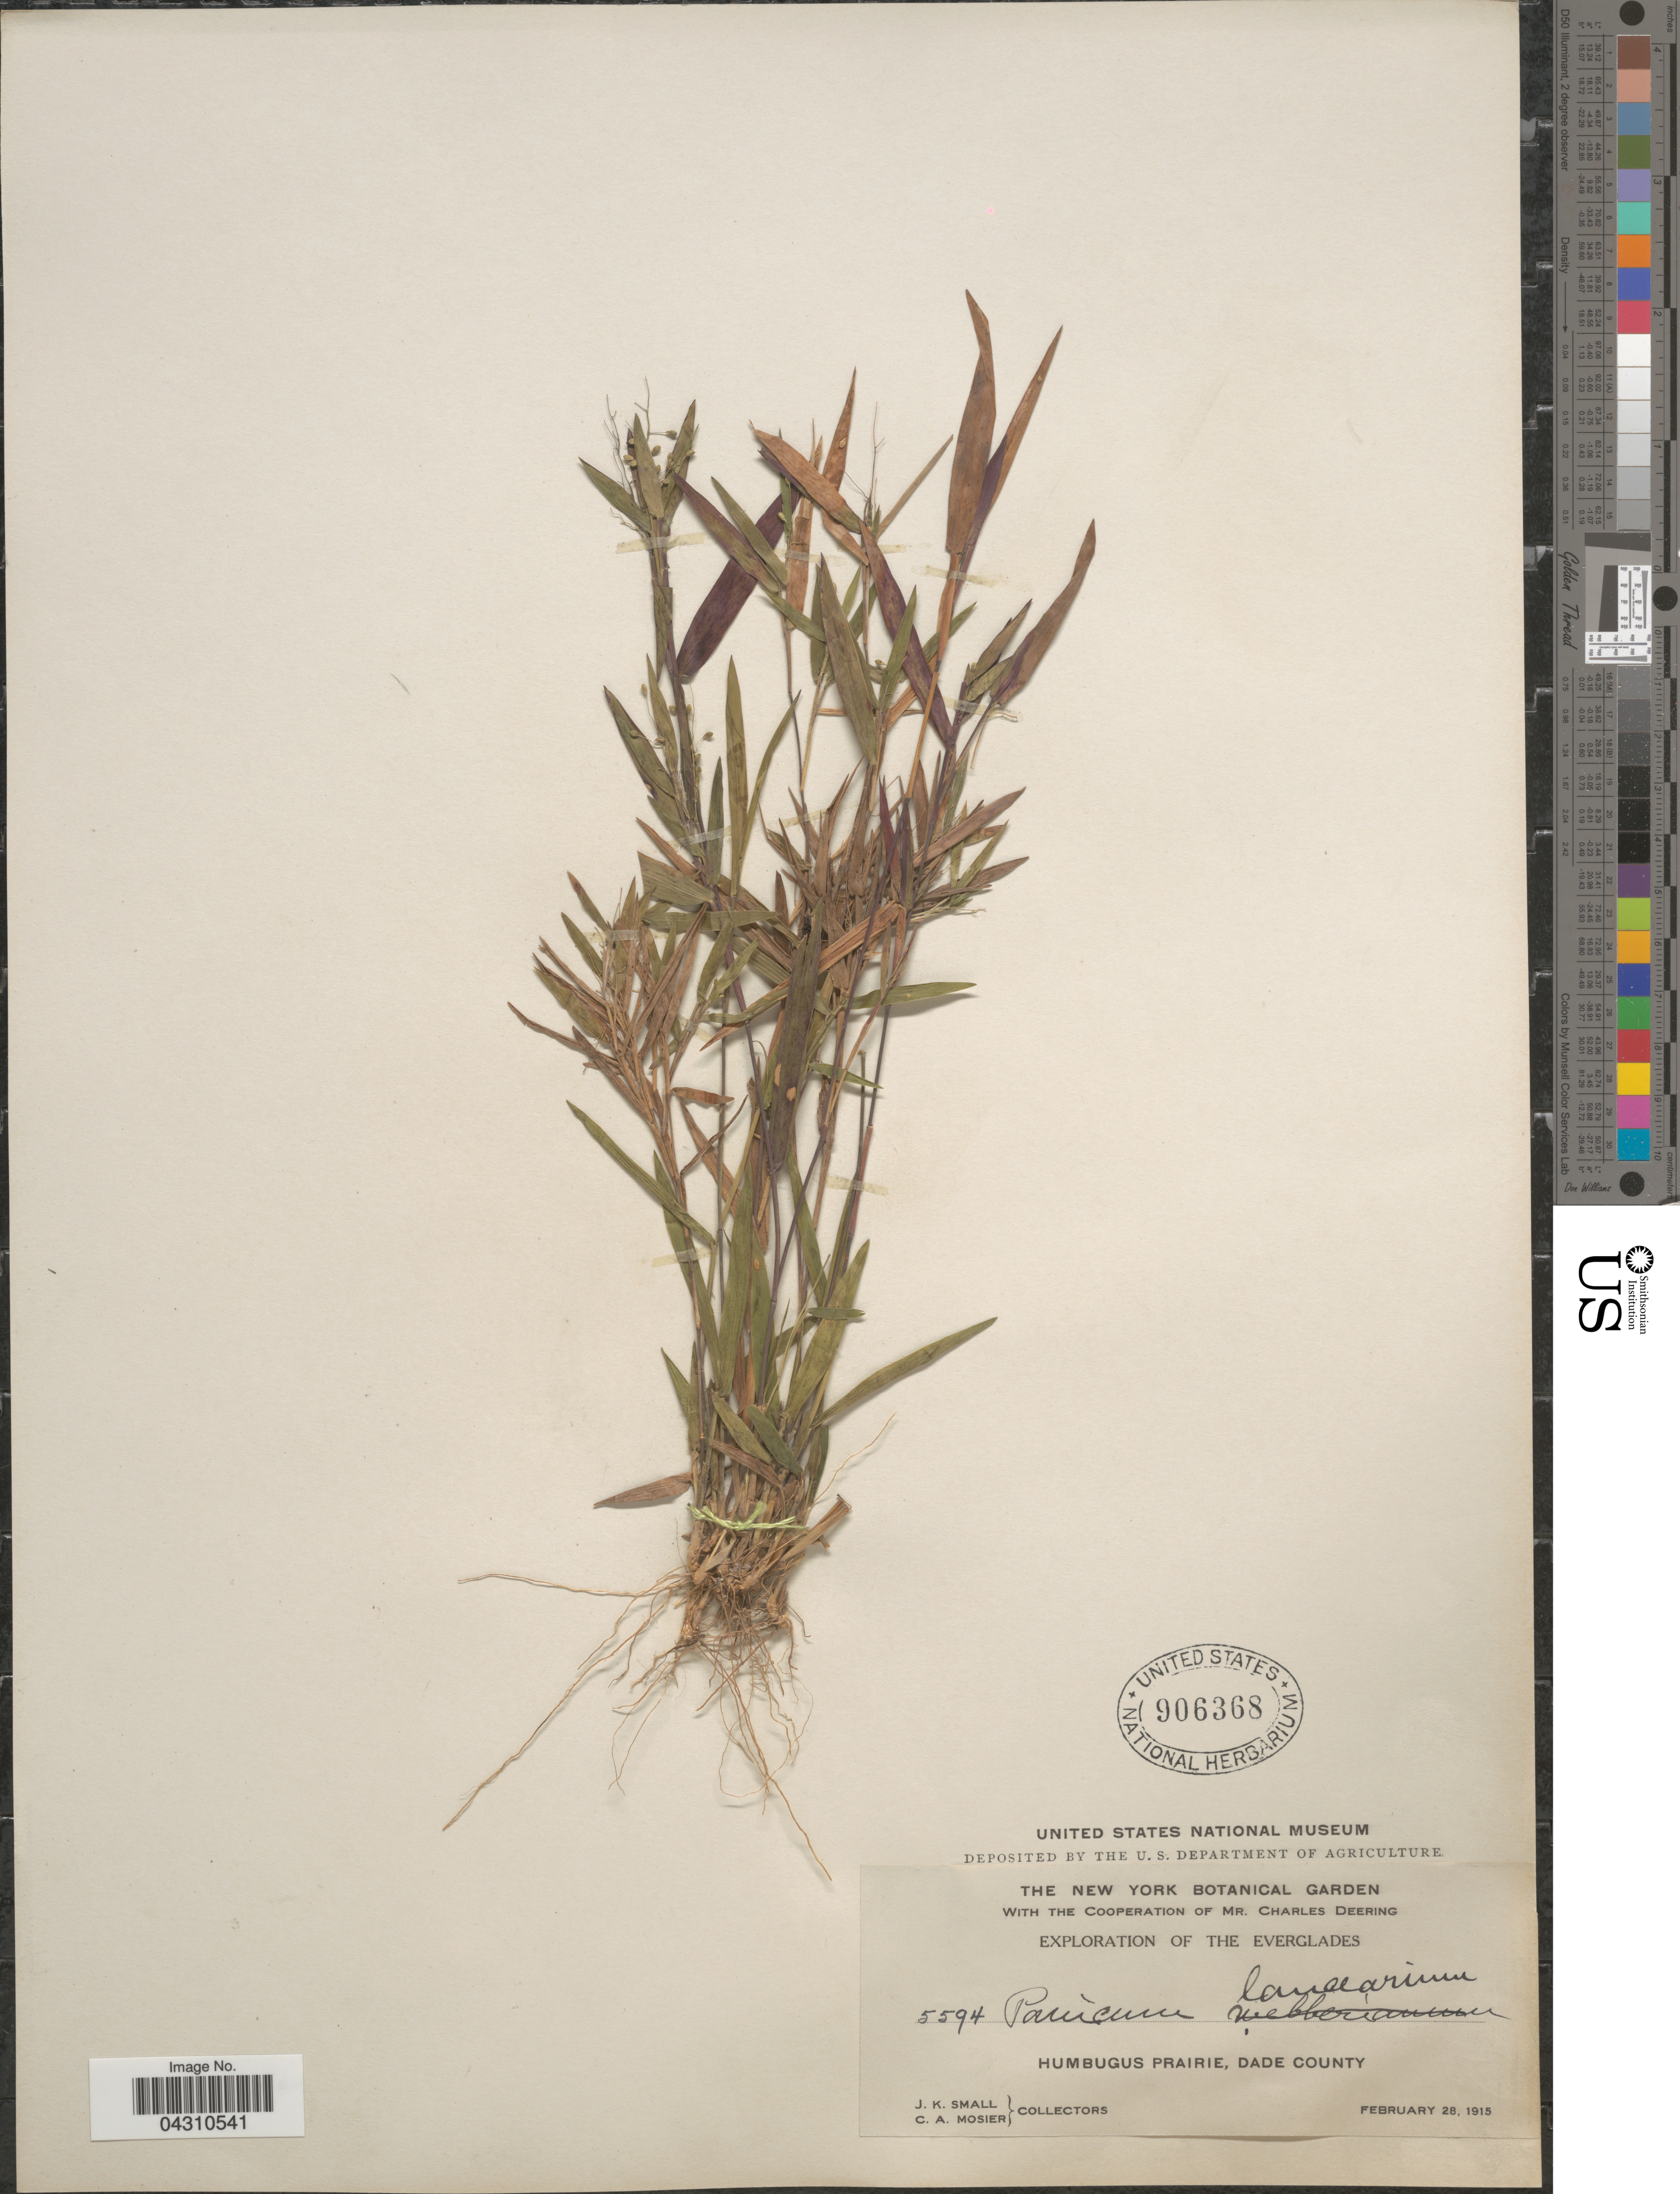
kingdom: Plantae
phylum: Tracheophyta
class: Liliopsida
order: Poales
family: Poaceae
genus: Dichanthelium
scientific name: Dichanthelium portoricense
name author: (Desv. ex Ham.) B.F. Hansen & Wunderlin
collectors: J. K. Small & C. A. Mosier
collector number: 5594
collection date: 1915-02-28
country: United States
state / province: Florida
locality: Exploration of the Everglades. Humbugus Prairie, Dade County.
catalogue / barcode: US 906368